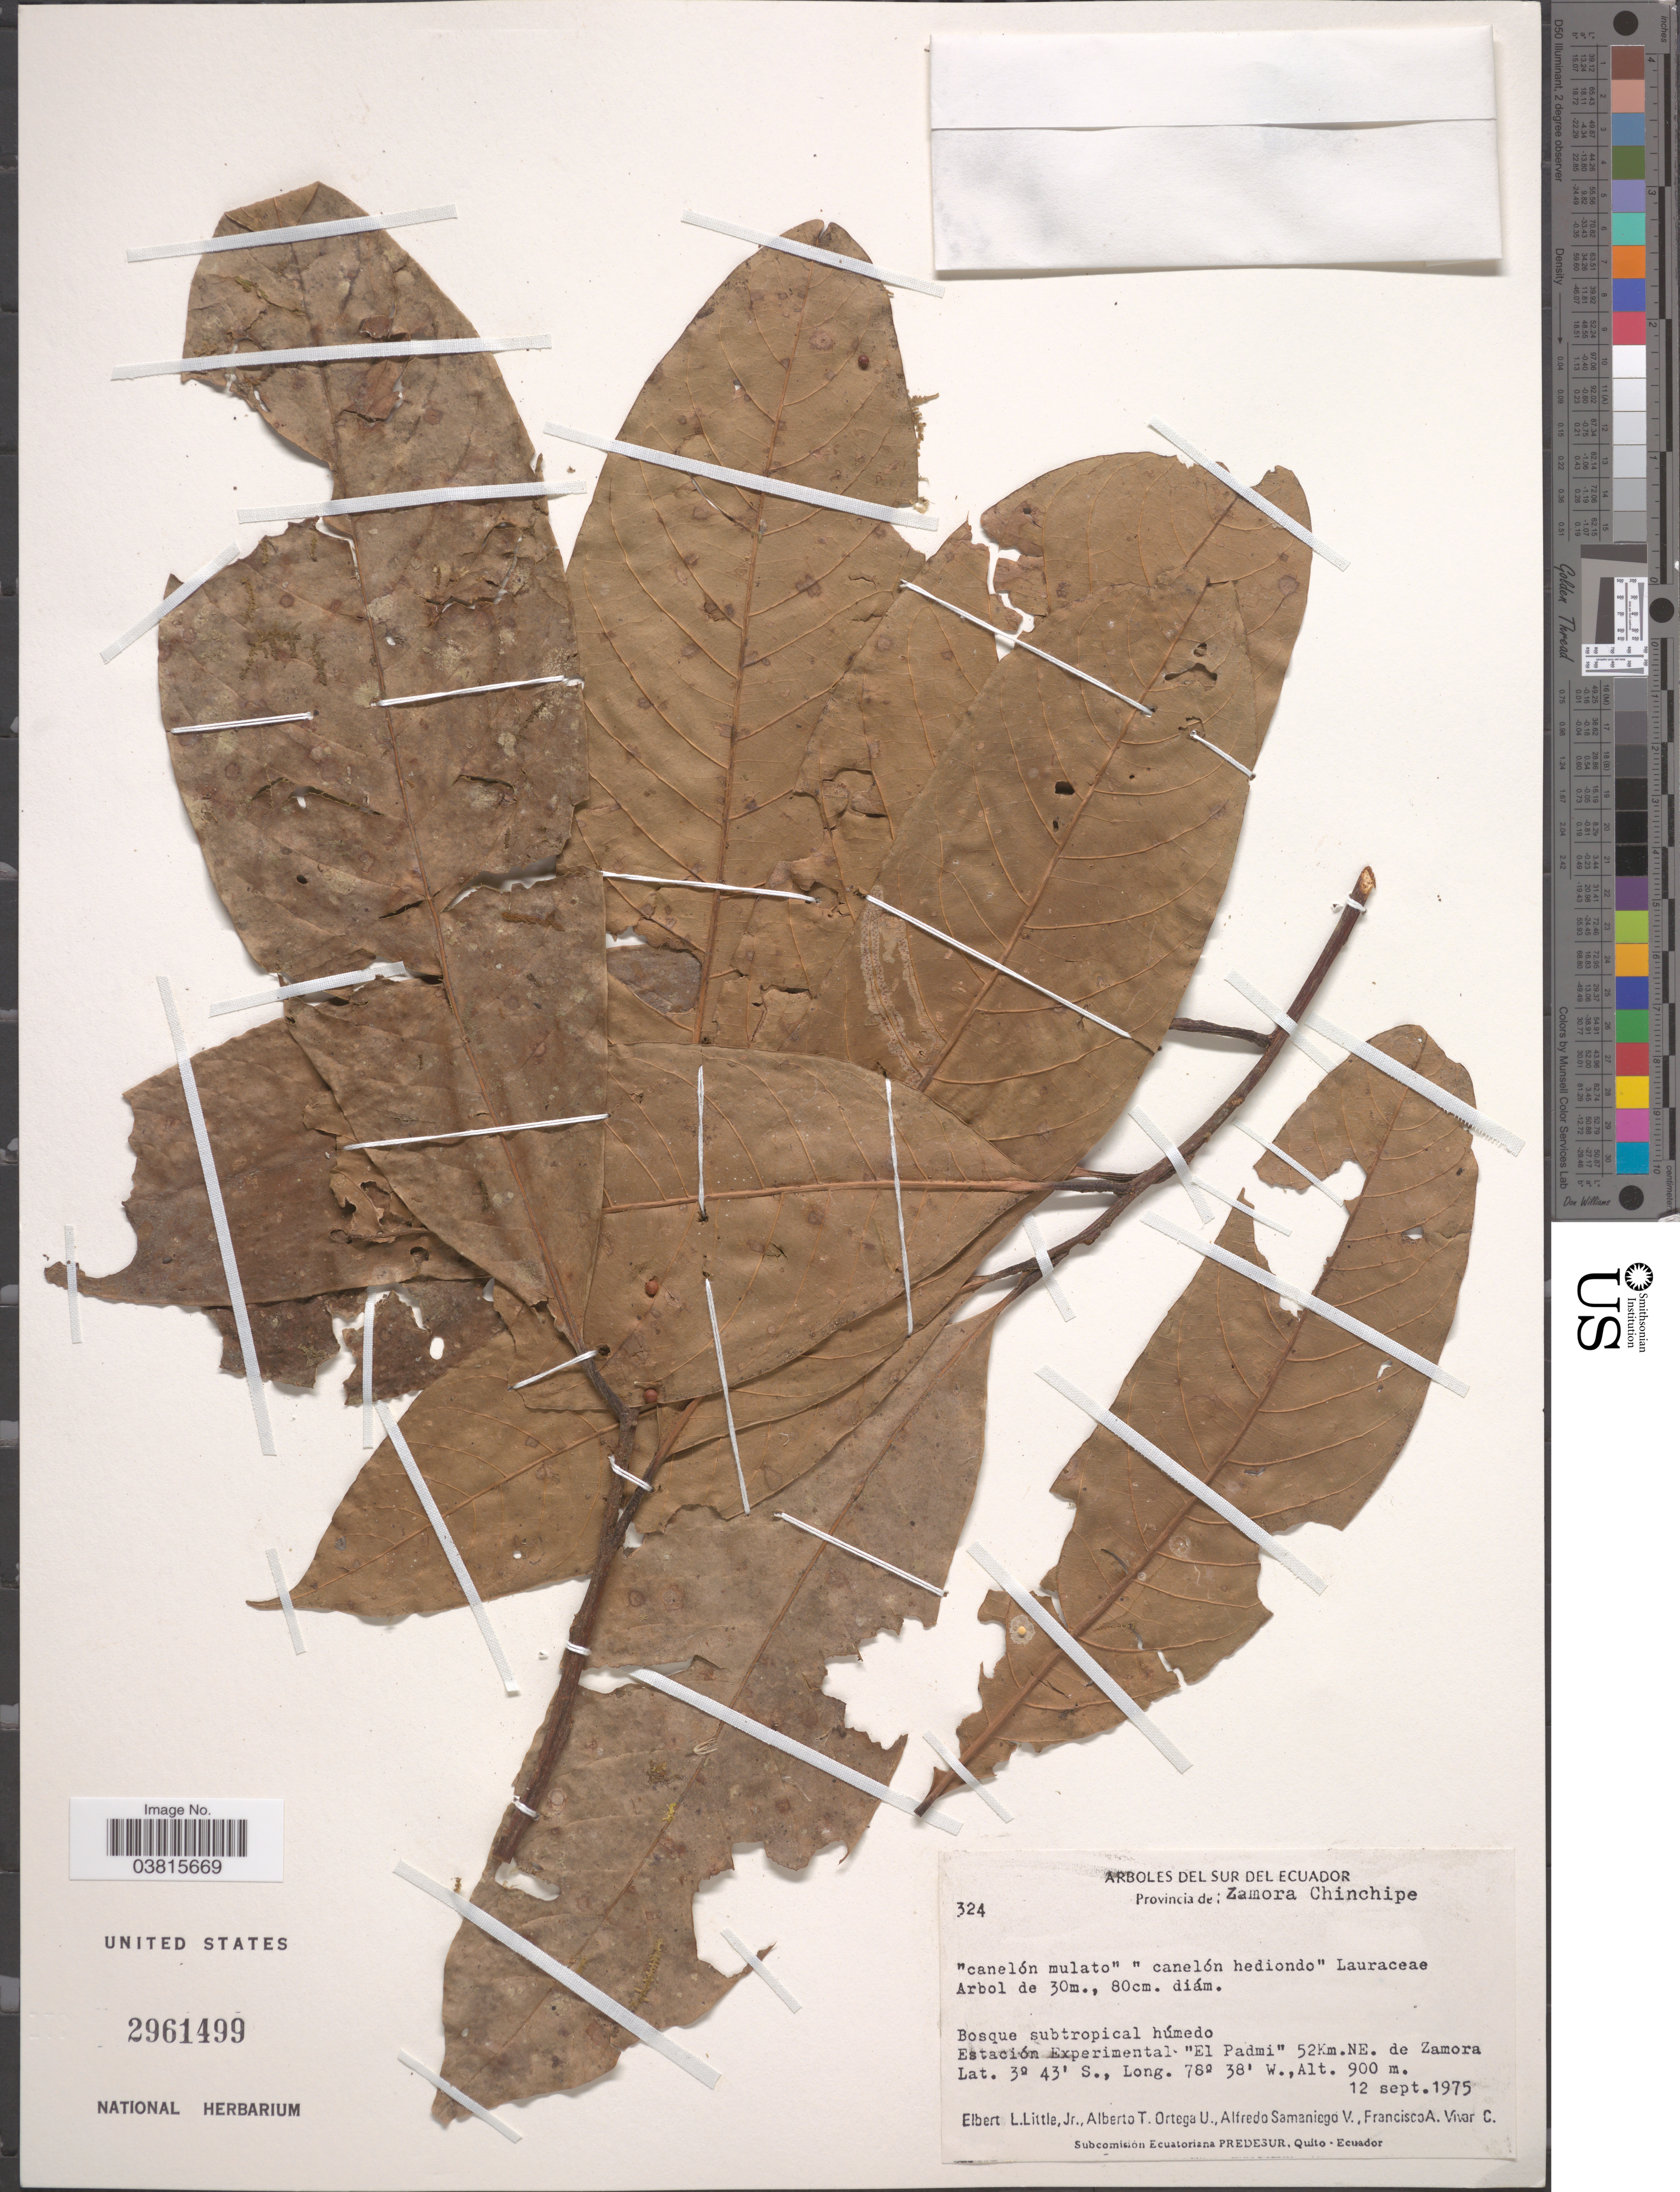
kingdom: Plantae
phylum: Tracheophyta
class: Magnoliopsida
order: Laurales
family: Lauraceae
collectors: E. L. Little, A. T. Ortega U., A. Samaniego V. & F. A. Vivar C.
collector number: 324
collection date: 1975-09-12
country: Ecuador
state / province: Zamora-Chinchipe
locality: Sur del Ecuador. Bosque subtropical húmedo. Estación Experimental 'El Padmi' 52Km.NE. de Zamora.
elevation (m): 900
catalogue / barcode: US 2961499